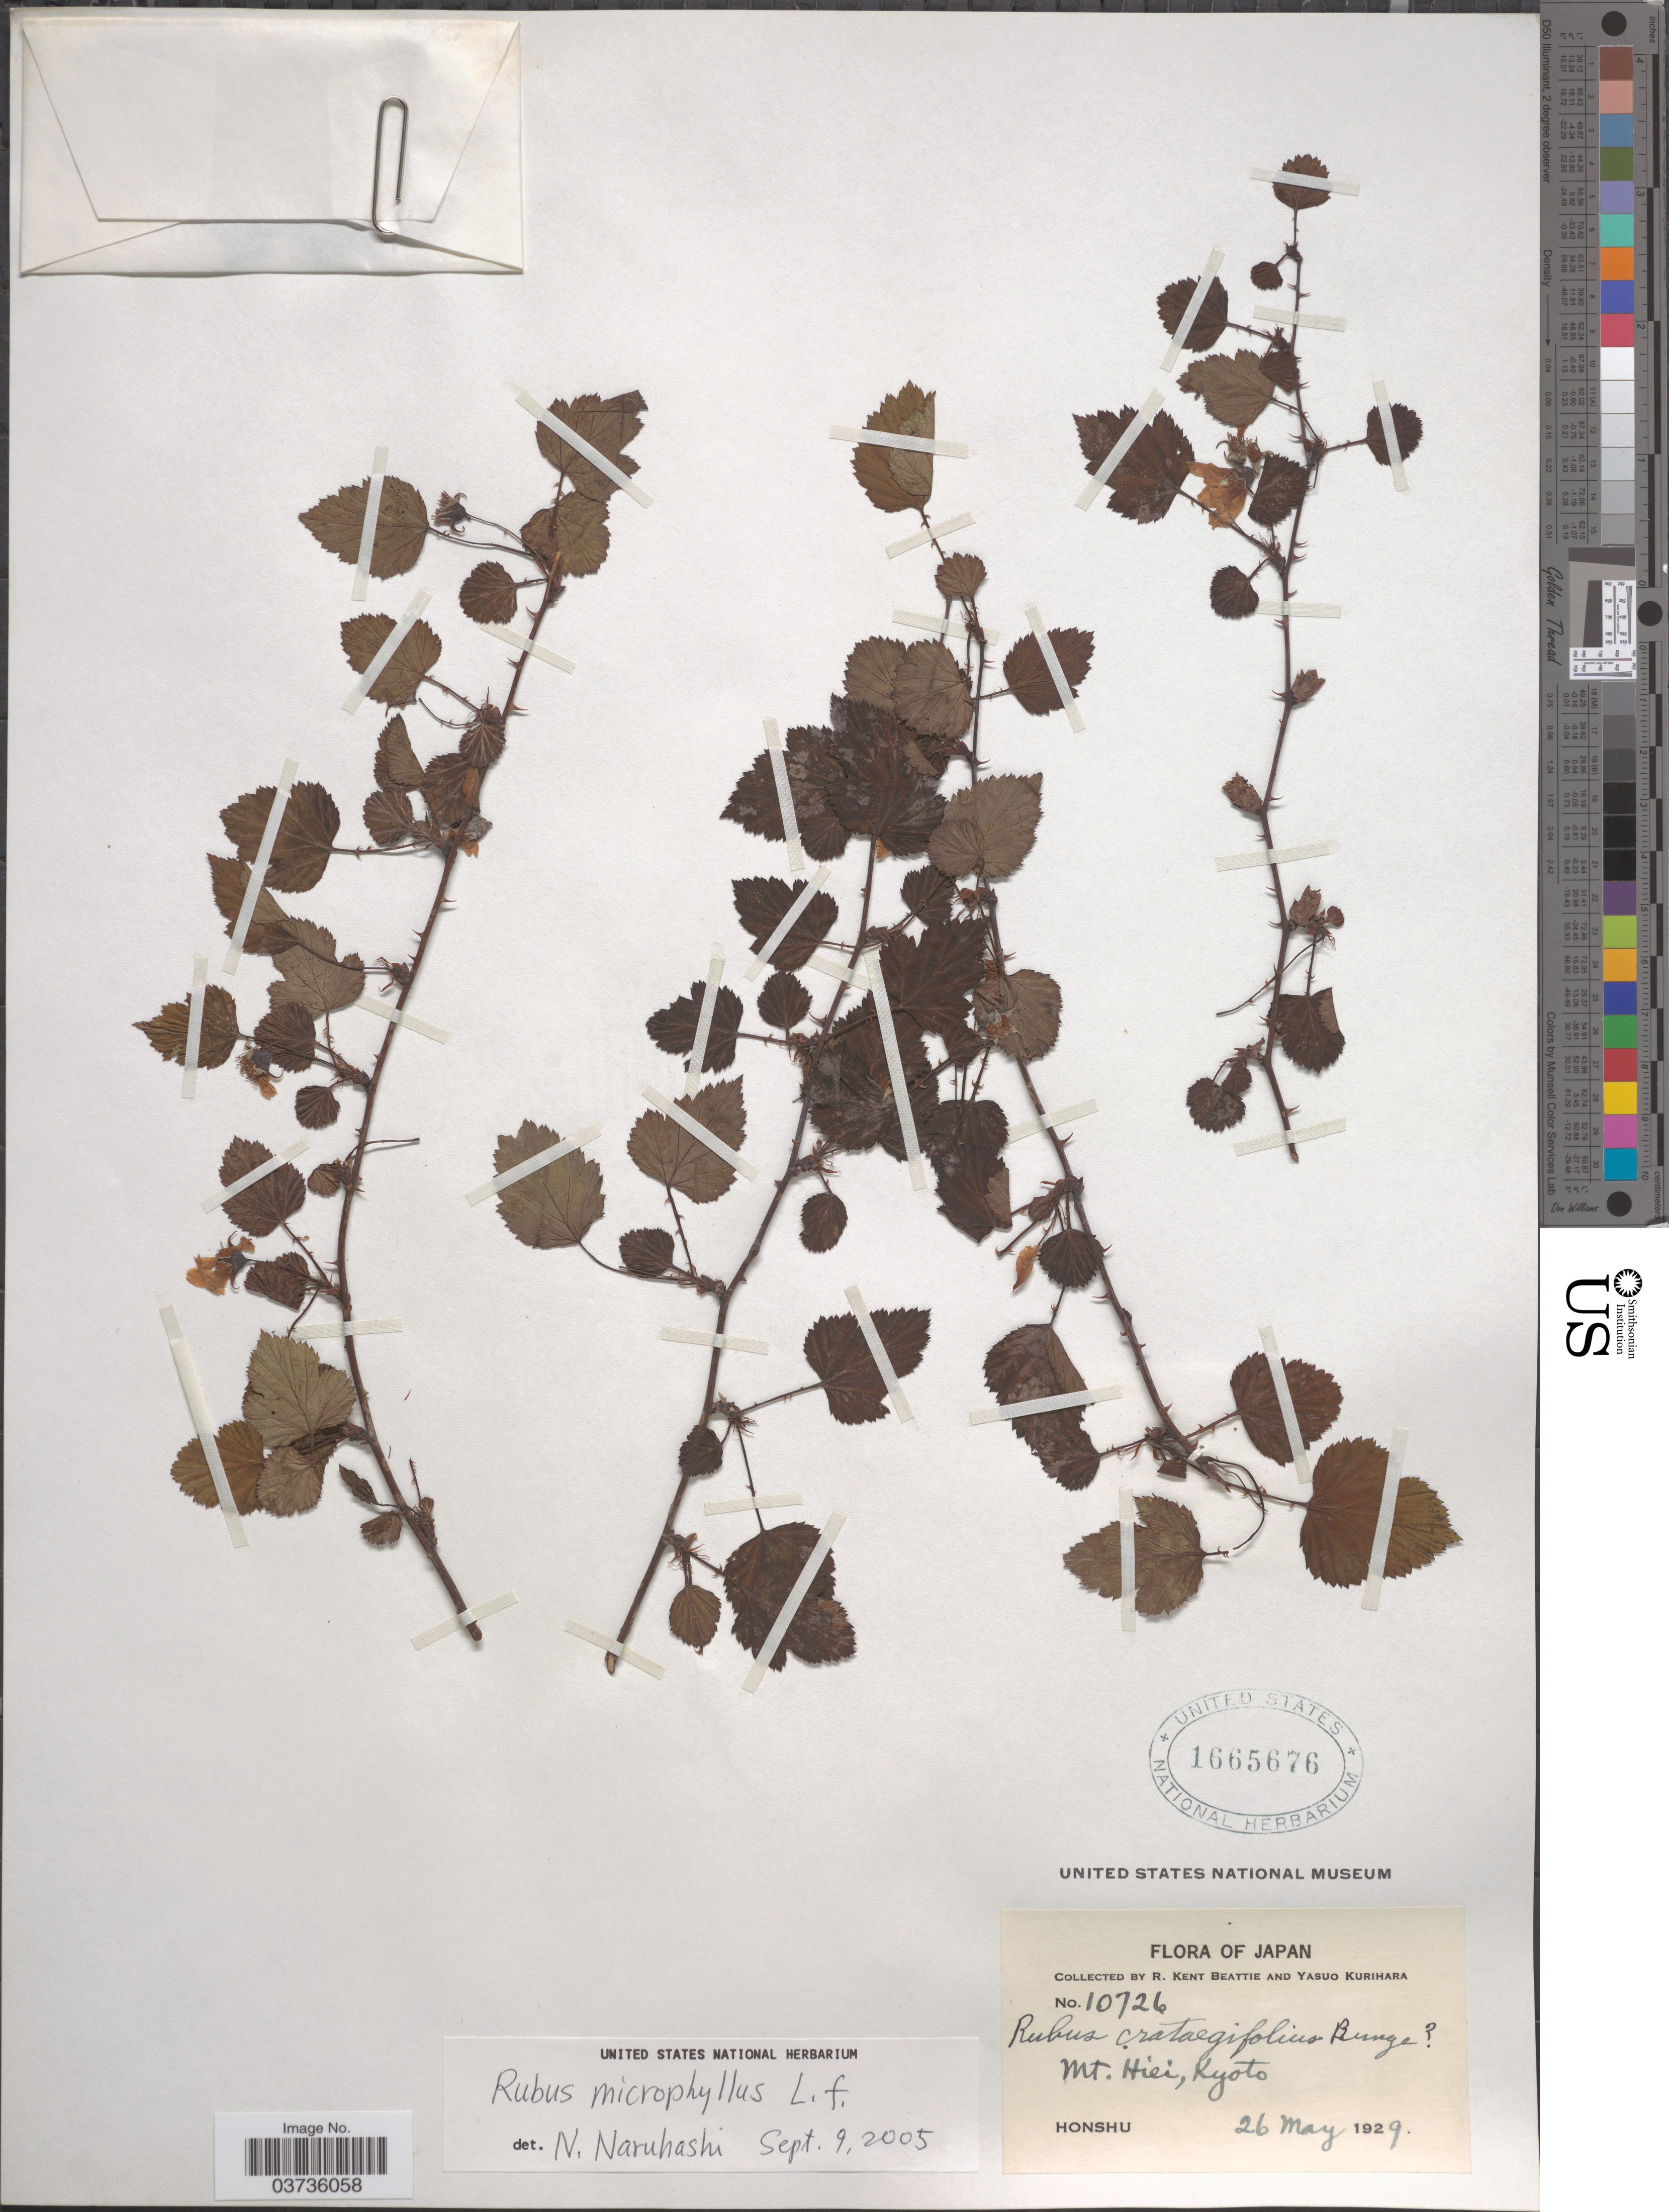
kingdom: Plantae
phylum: Tracheophyta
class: Magnoliopsida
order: Rosales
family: Rosaceae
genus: Rubus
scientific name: Rubus microphyllus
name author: L. f.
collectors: R. K. Beattie & Y. Kurihara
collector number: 10726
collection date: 1929-05-26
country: Japan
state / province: Kyoto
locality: Mt. Hiei, Kyoto, Honshu.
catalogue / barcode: US 1665676